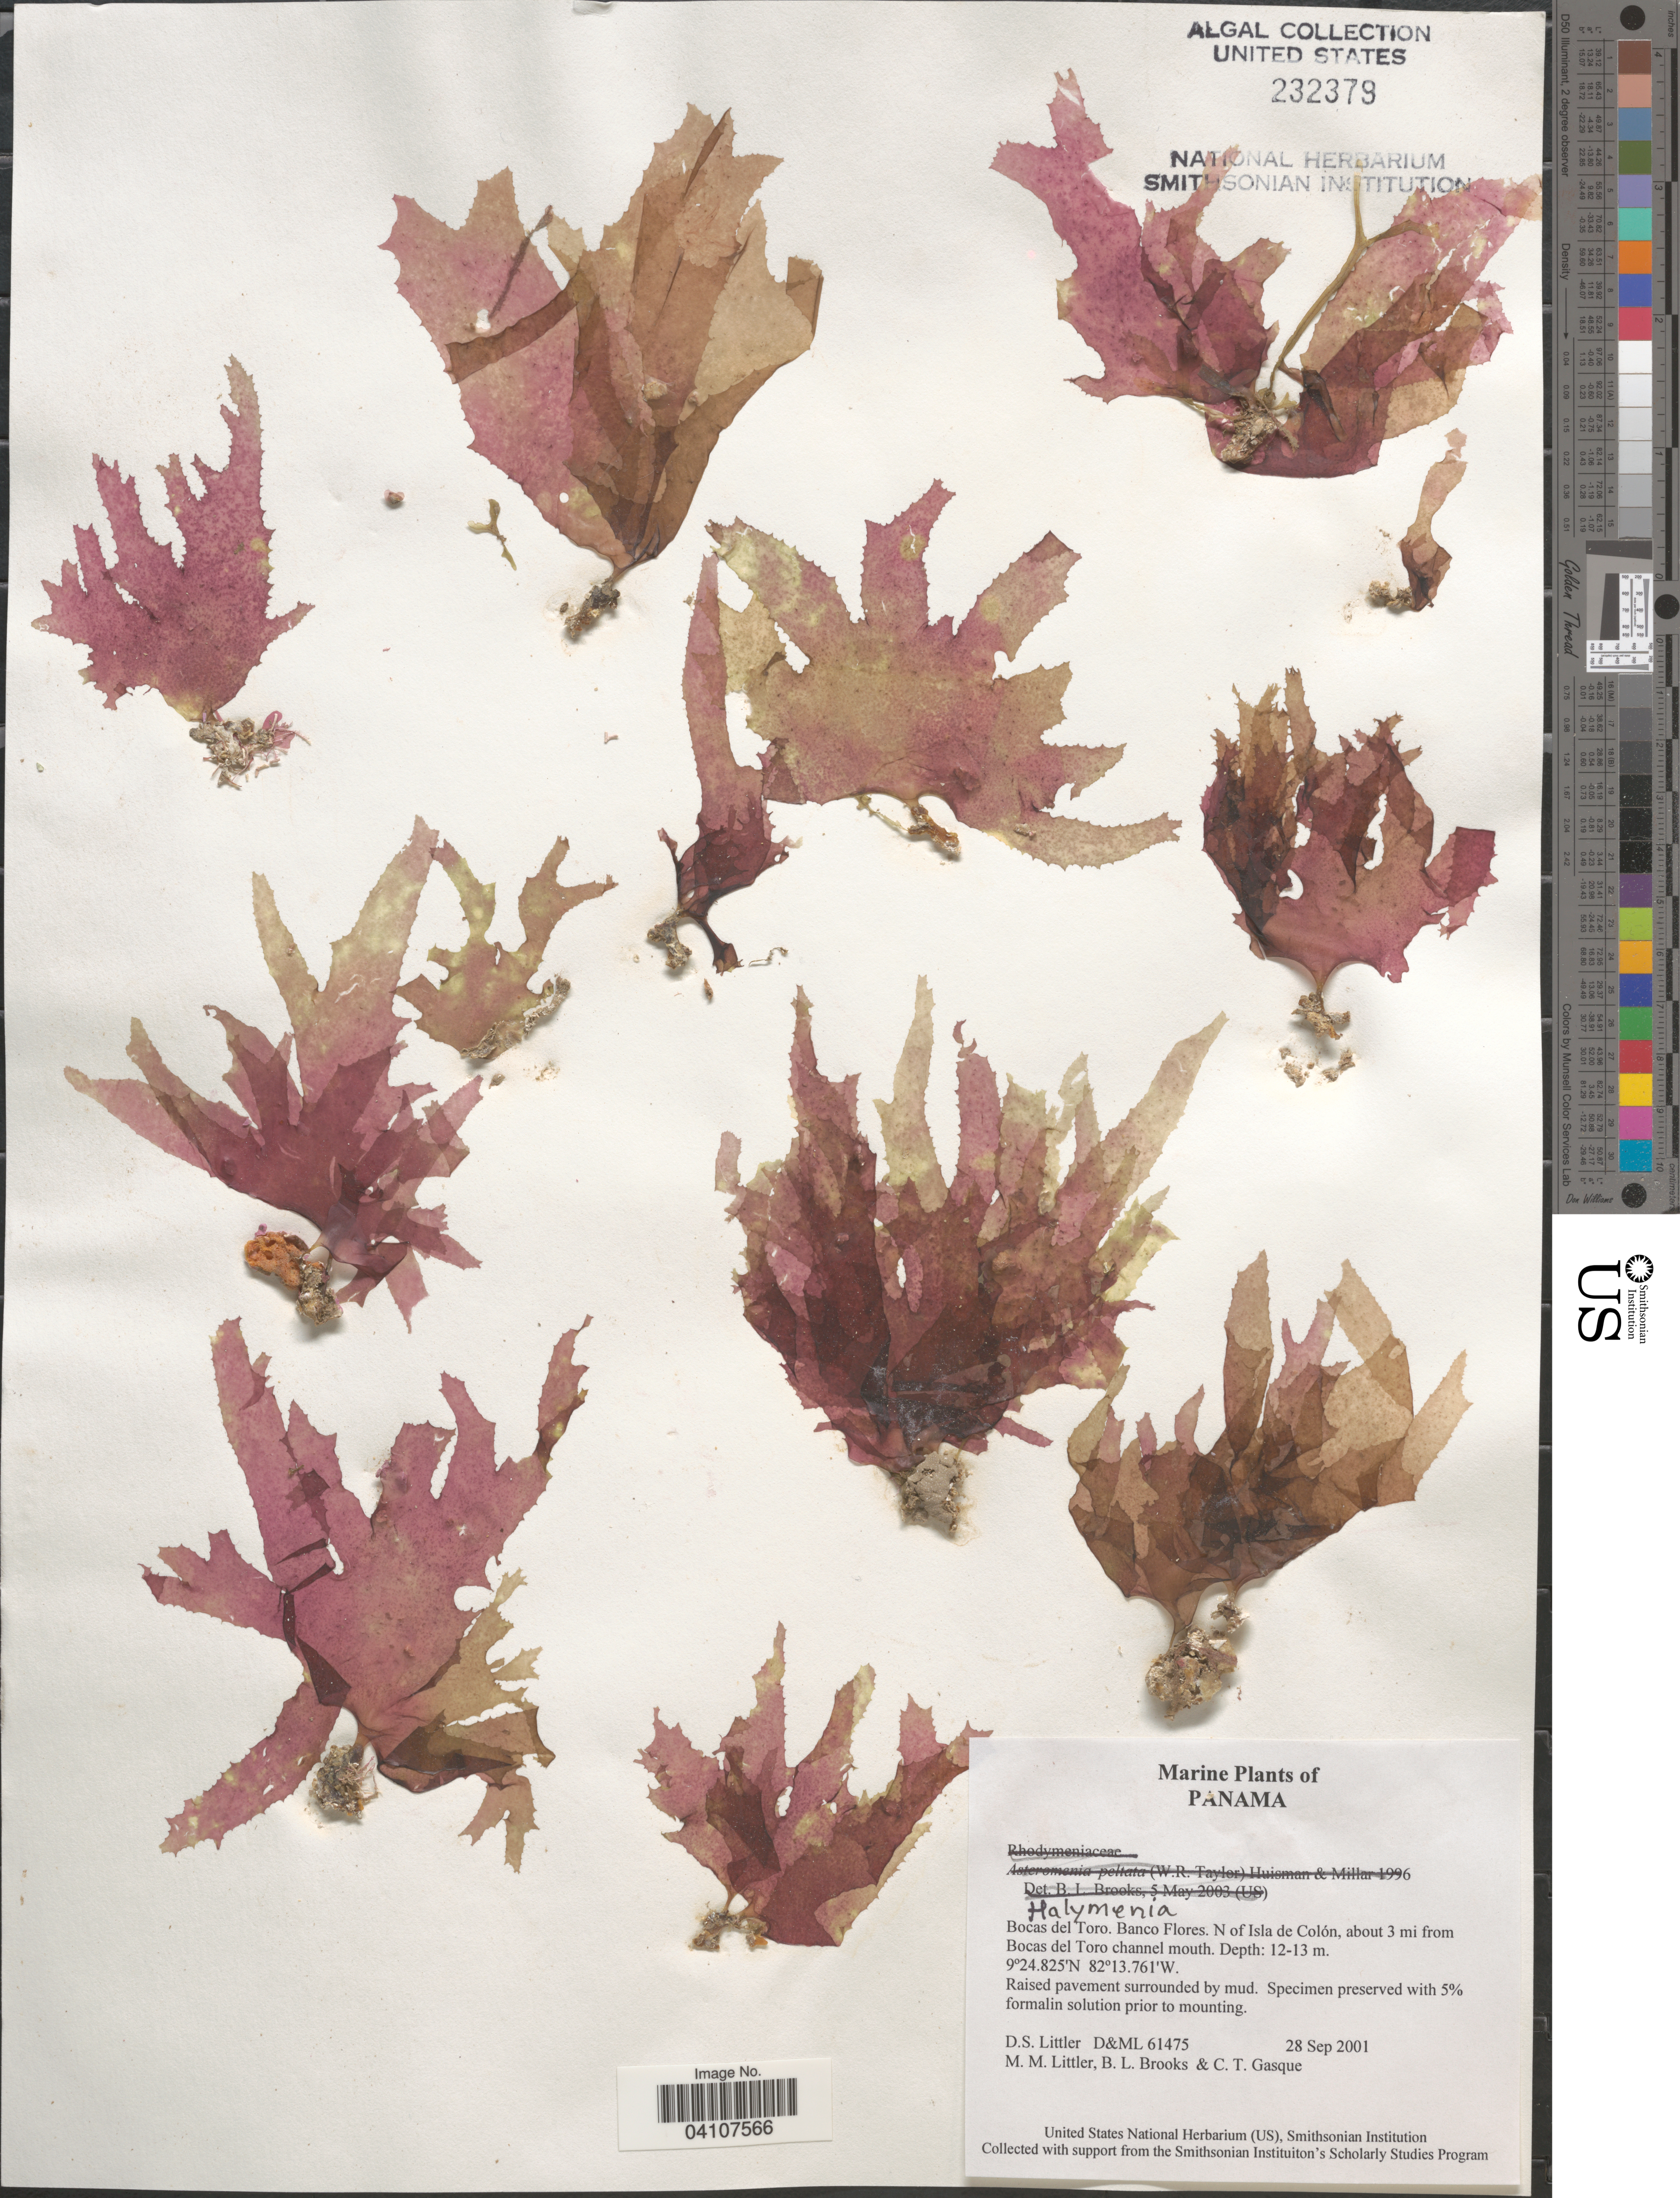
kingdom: Plantae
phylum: Rhodophyta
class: Florideophyceae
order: Halymeniales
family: Halymeniaceae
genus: Halymenia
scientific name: Halymenia sp.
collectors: D. S. Littler, B. Brooks & C. Gasque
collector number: D&ML61475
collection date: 2001-09-28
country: Panama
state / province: Bocas del Toro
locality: Banco Flores. N of Isla de Colón, about 3 mi from Bocas del Toro channel mouth.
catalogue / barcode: US 232379